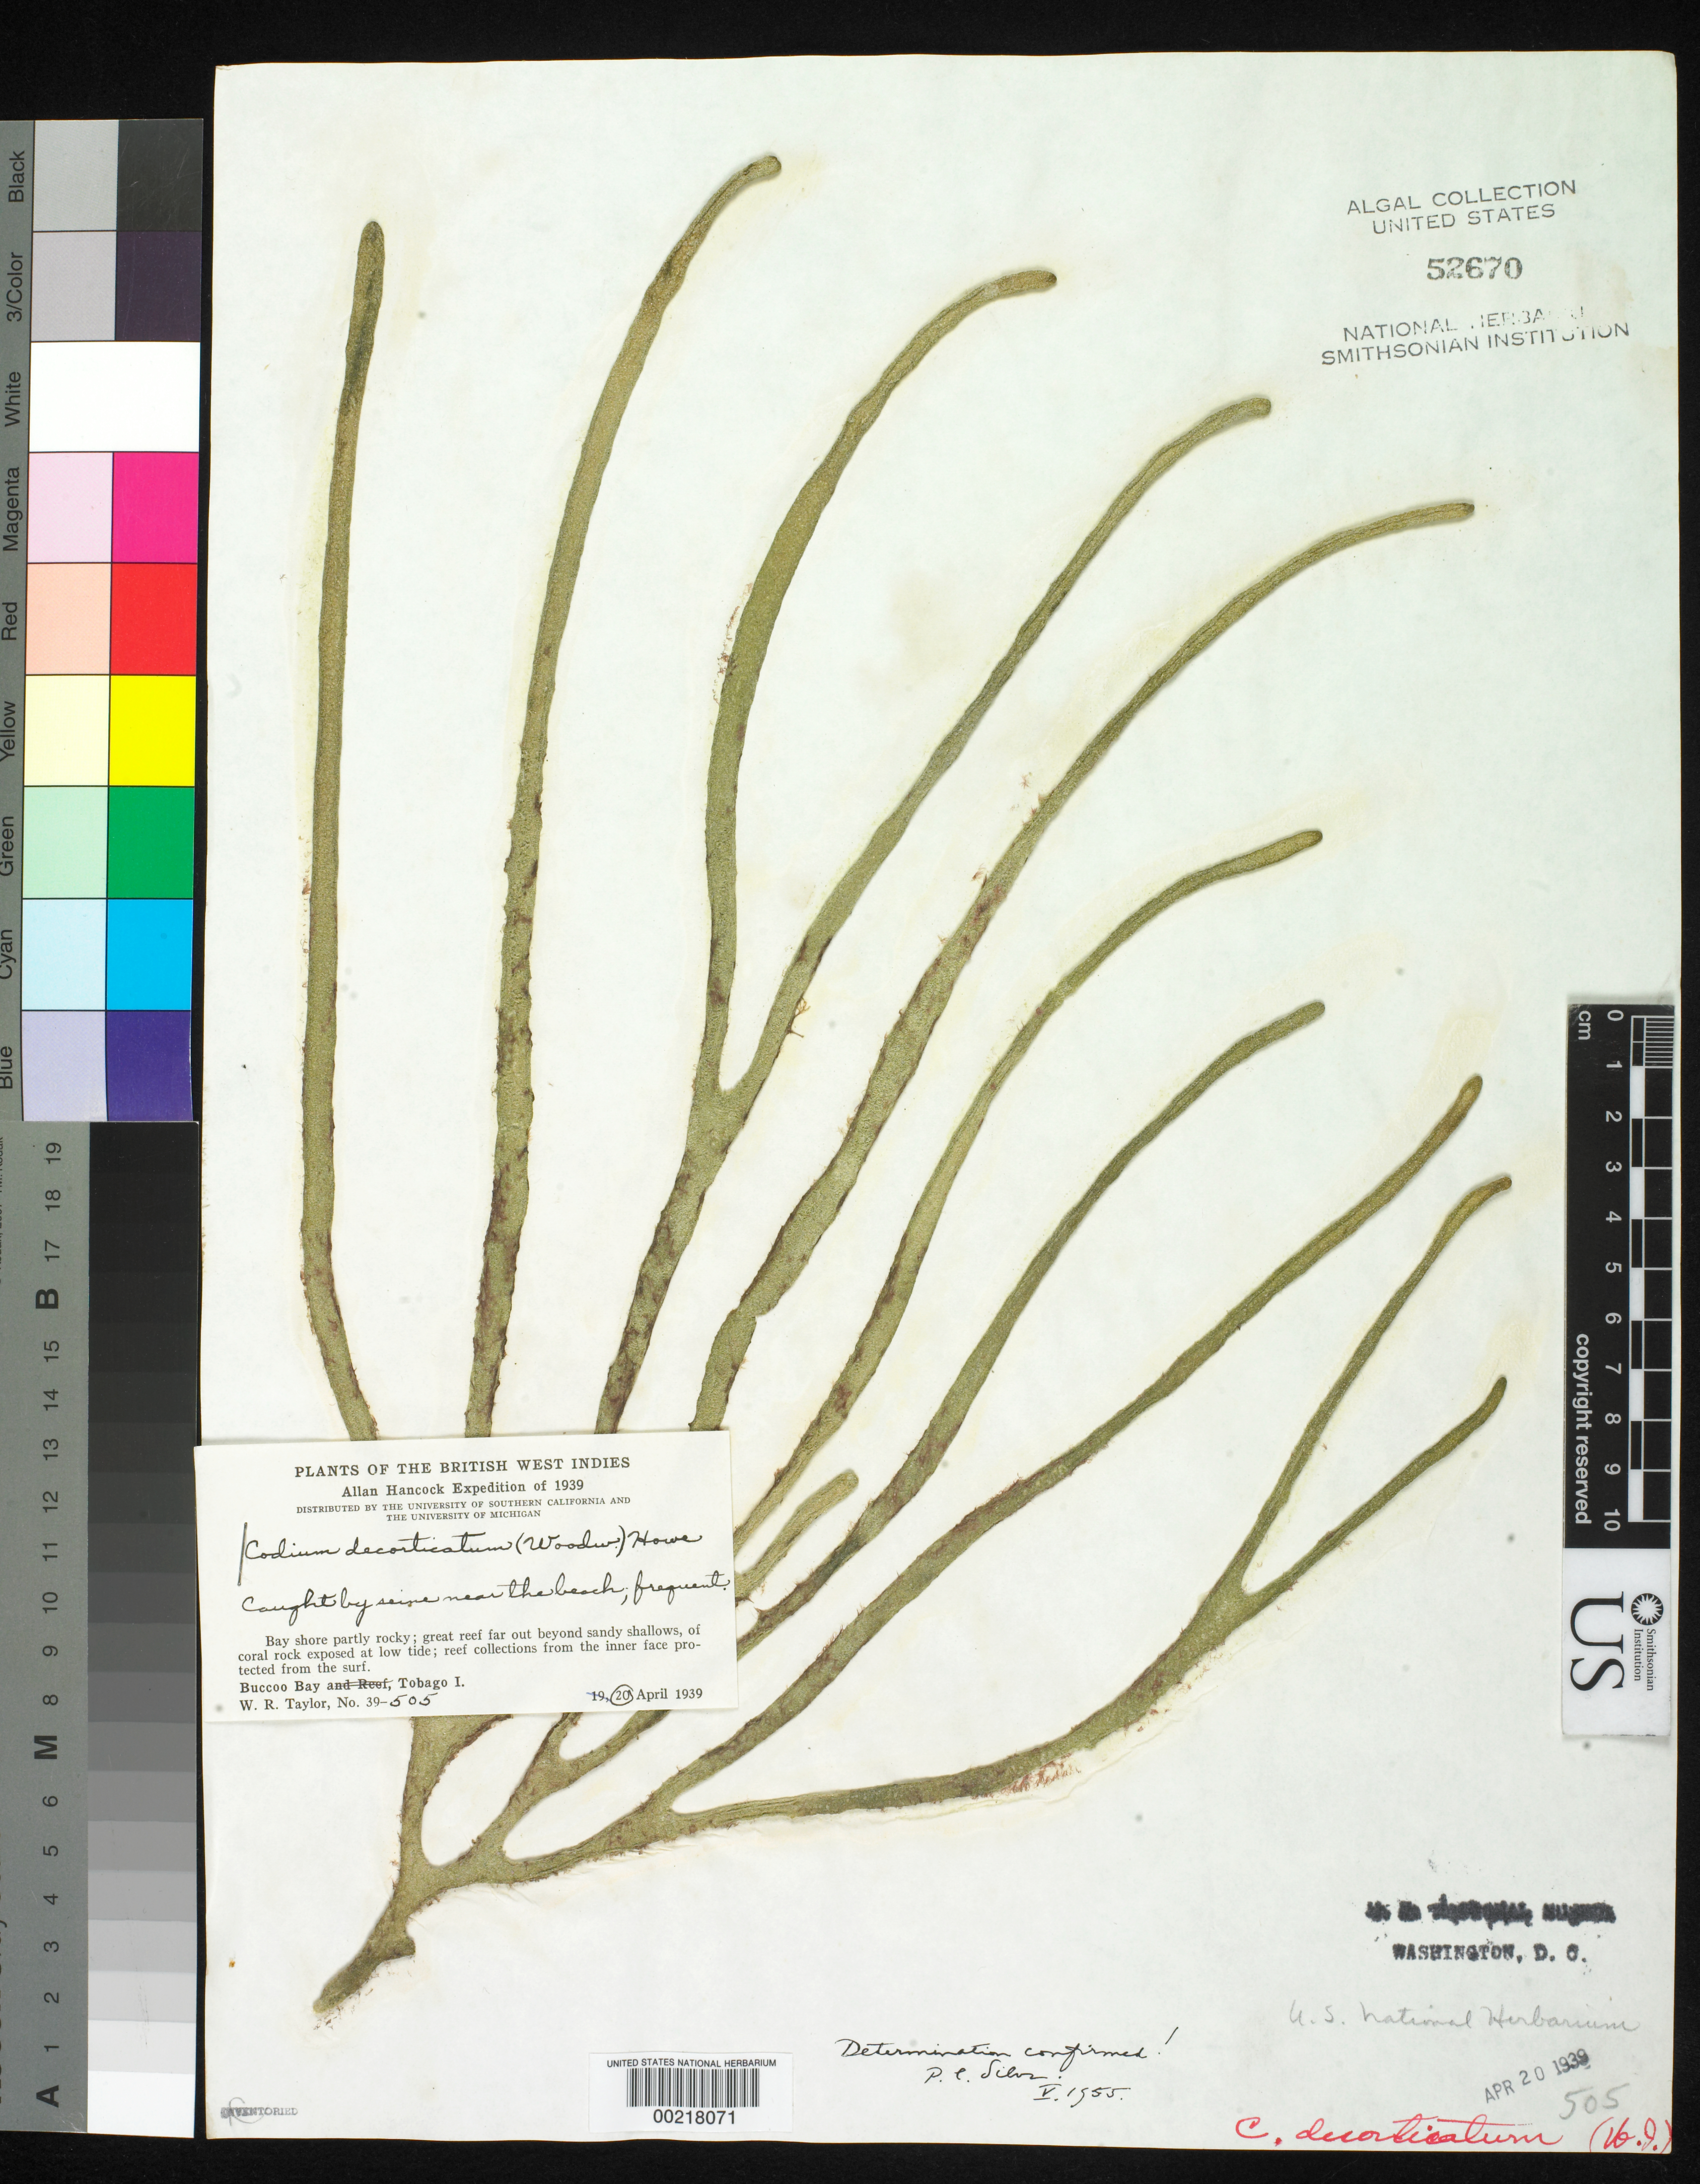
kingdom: Plantae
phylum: Chlorophyta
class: Ulvophyceae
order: Bryopsidales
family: Codiaceae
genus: Codium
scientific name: Codium decorticatum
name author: (Woodw.) M. Howe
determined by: Silva, P. C.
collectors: W. R. Taylor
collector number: WRT 39-505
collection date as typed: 20 Apr 1939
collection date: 1939-04-20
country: Trinidad and Tobago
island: Tobago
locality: Bucco Bay (Buccoo Bay)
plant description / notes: Allan Hancock Expedition of 1939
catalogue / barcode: US 52670